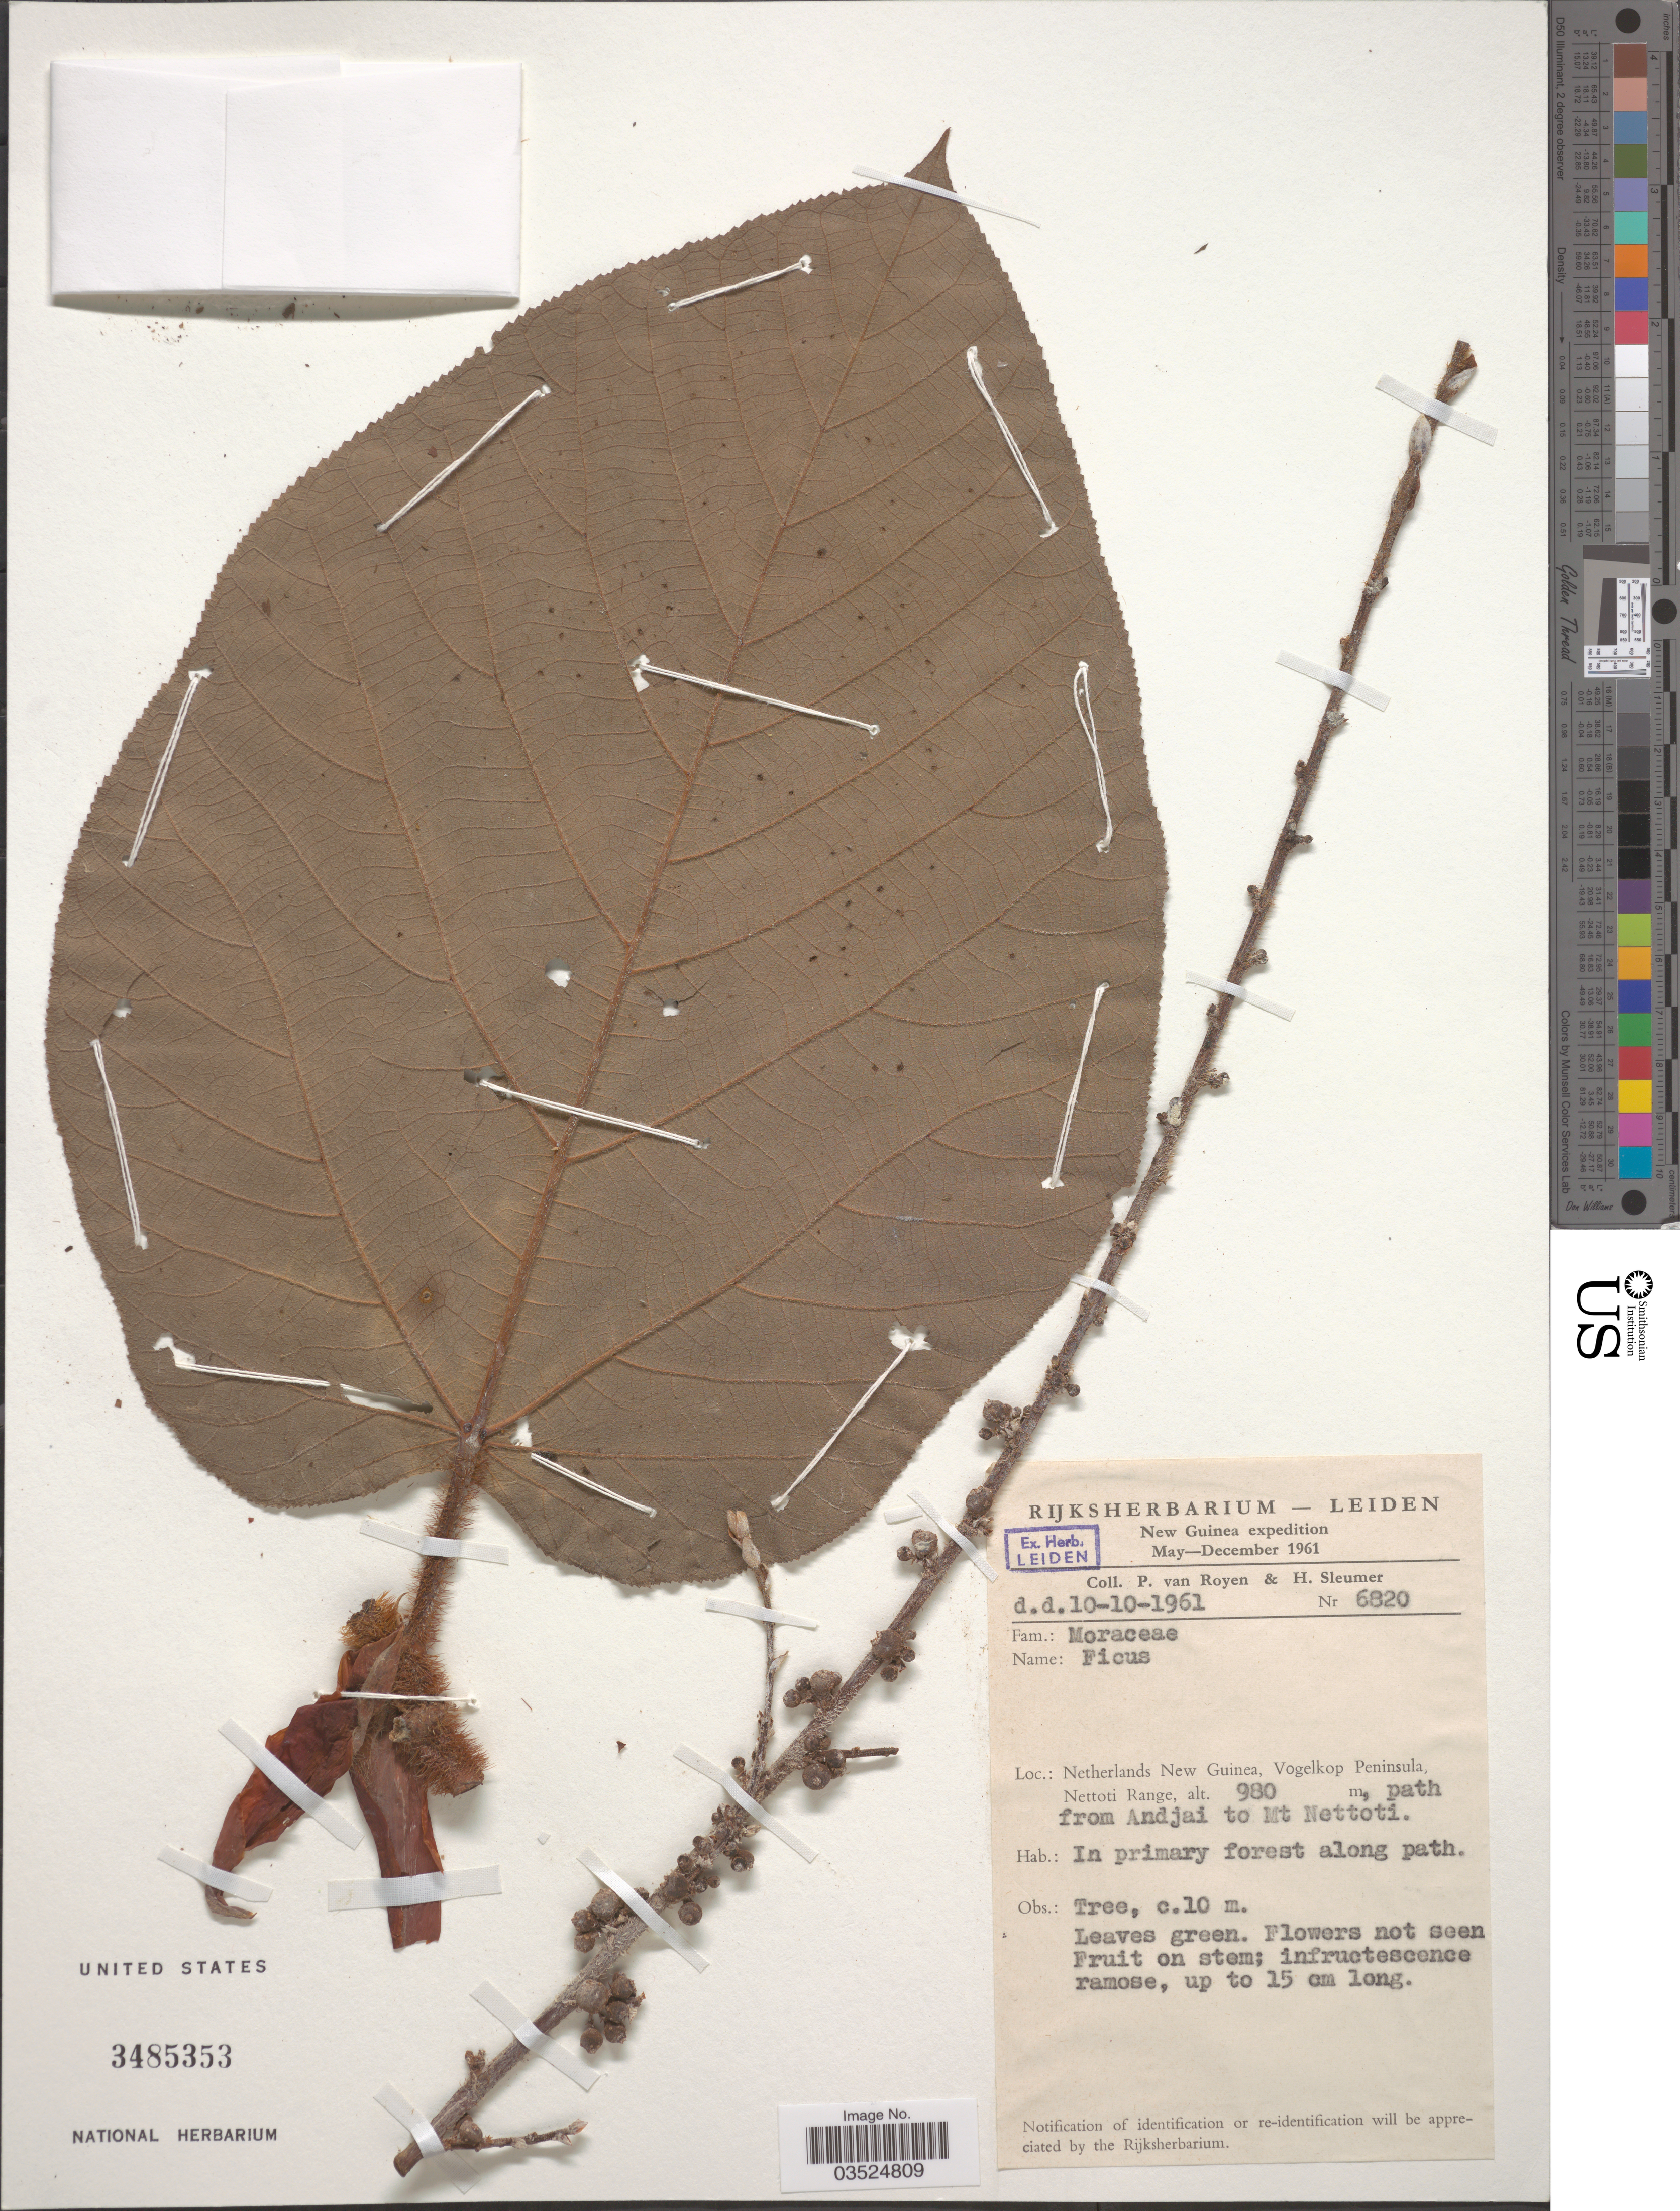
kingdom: Plantae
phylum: Tracheophyta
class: Magnoliopsida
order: Rosales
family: Moraceae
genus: Ficus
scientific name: Ficus sp.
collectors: P. van Royen & H. O. Sleumer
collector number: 6820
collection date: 1961-10-10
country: Indonesia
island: New Guinea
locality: Netherlands New Guinea, Vogelkop Peninsula, Nettoti Range, from Andjai to Mt Nettoti. In primary forest along path.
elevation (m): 980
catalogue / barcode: US 3485353